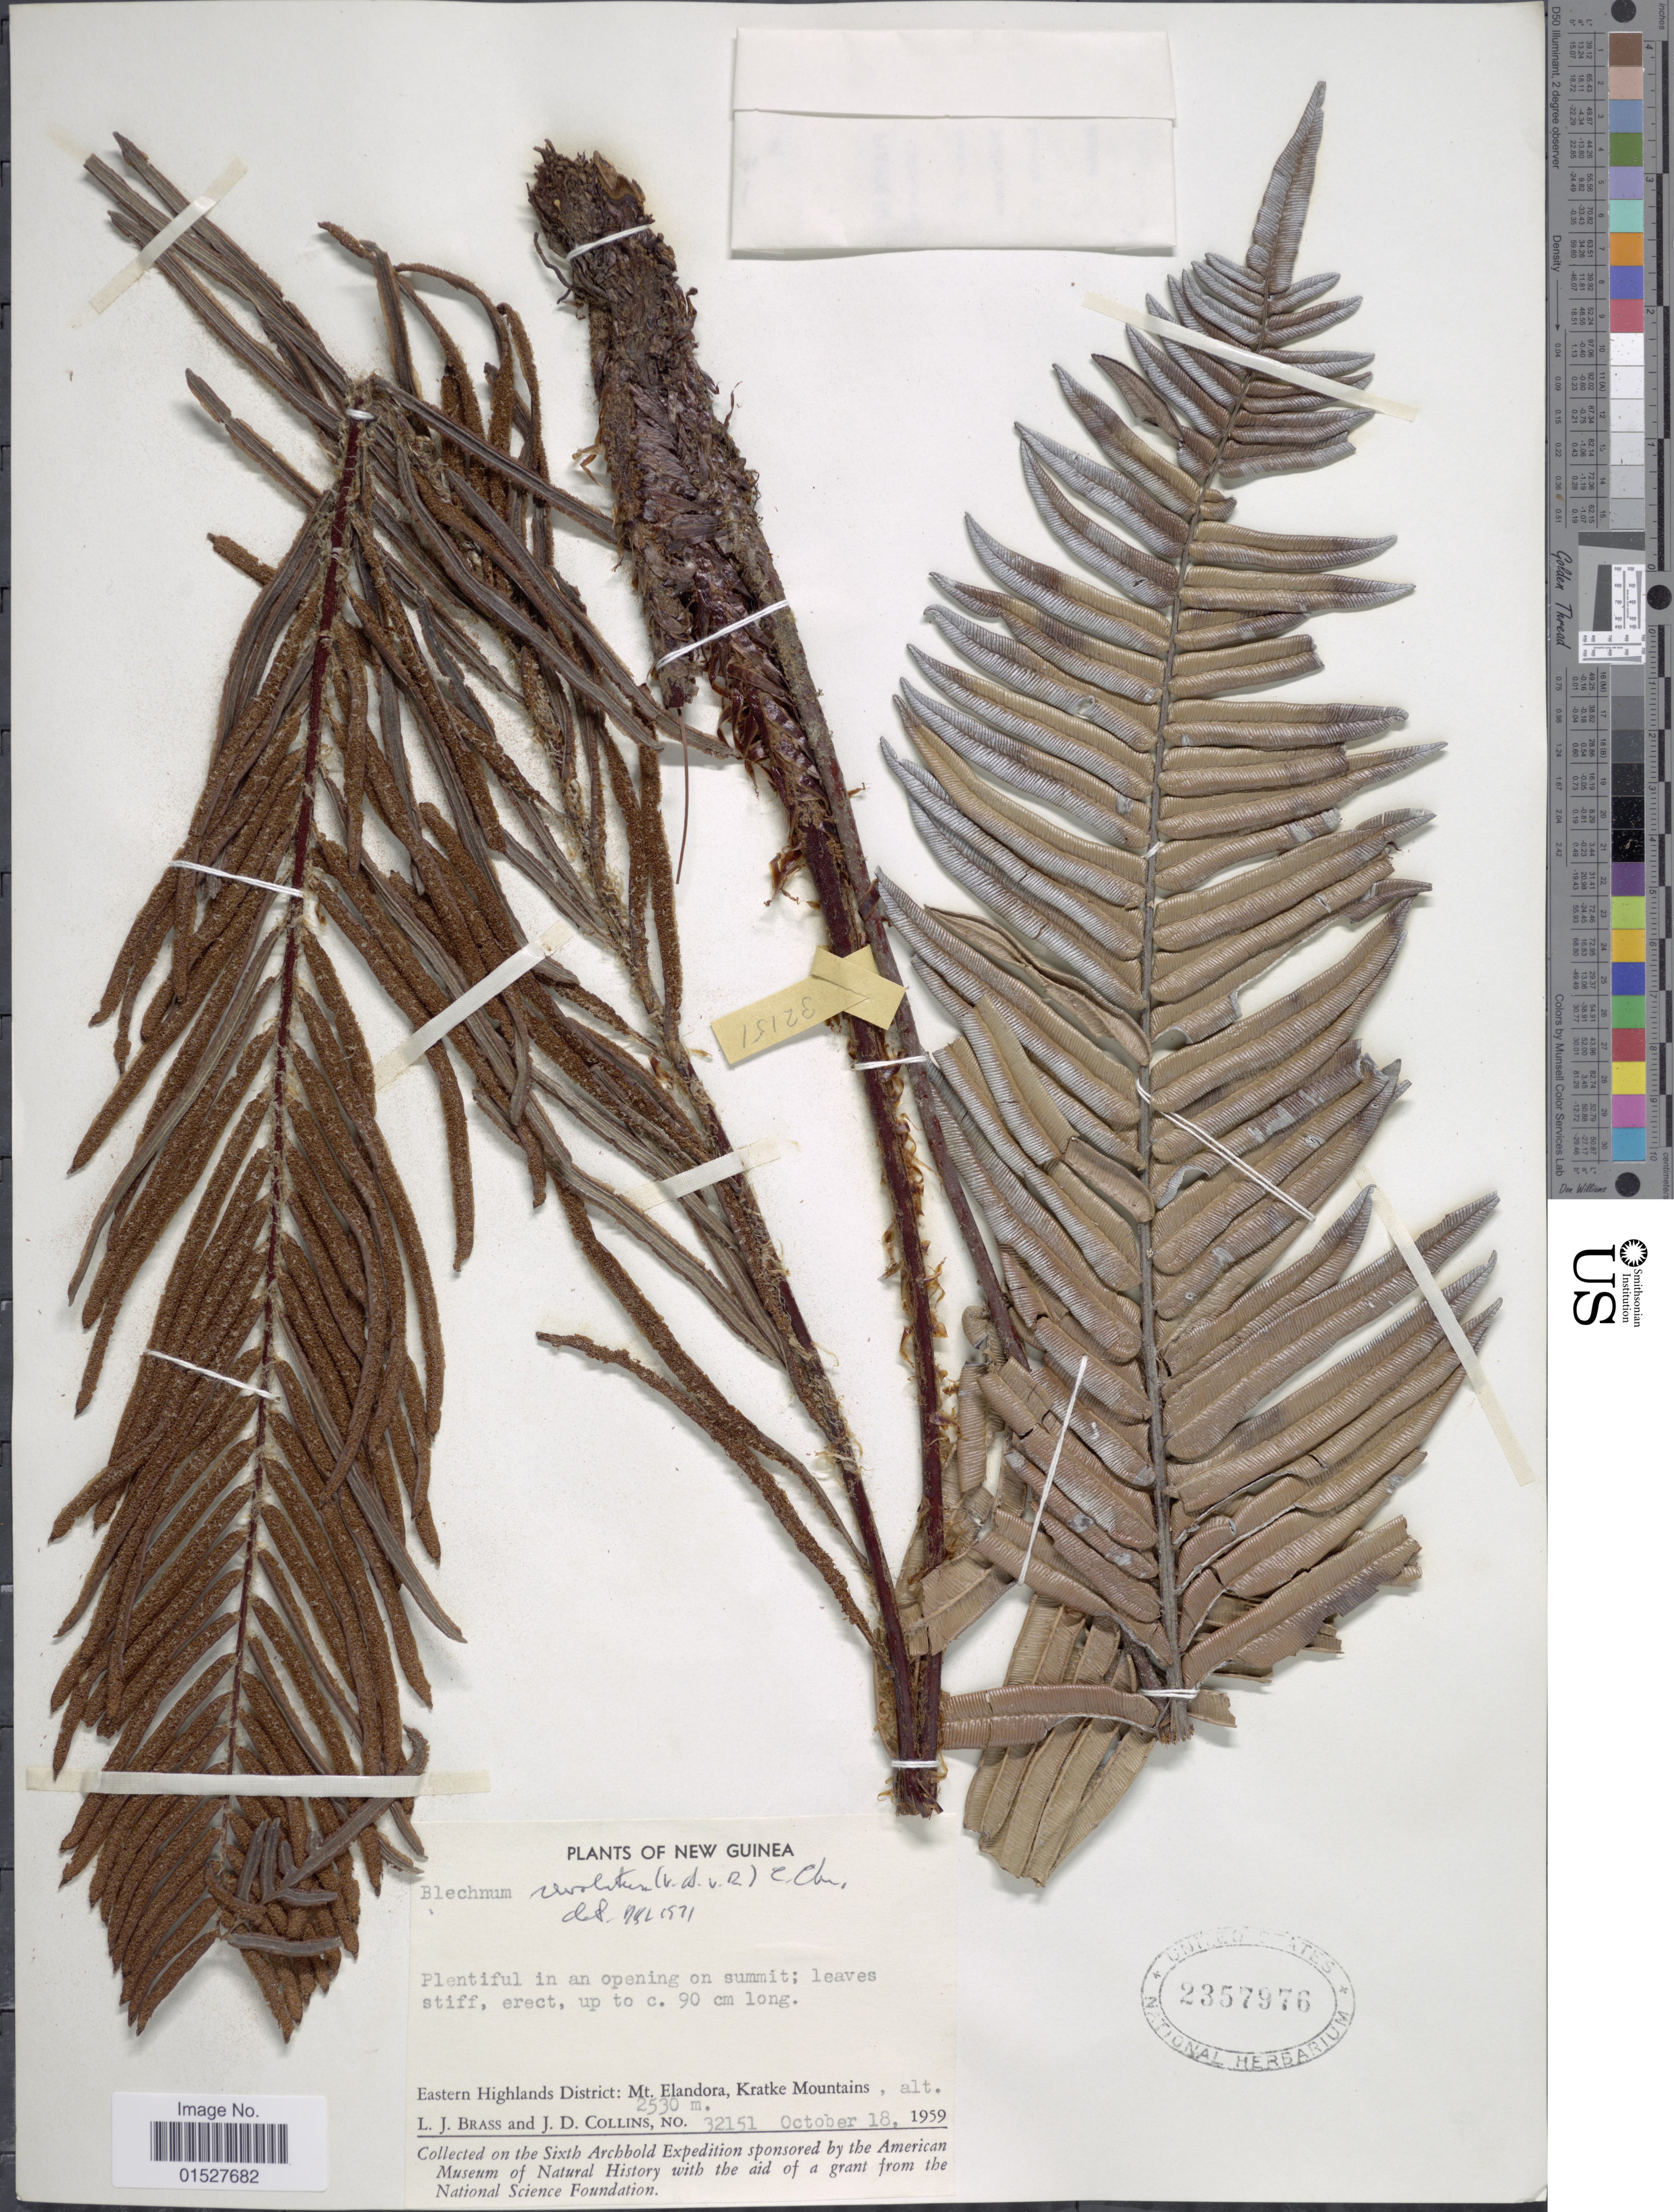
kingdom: Plantae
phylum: Tracheophyta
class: Polypodiopsida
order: Polypodiales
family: Blechnaceae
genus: Blechnum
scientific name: Blechnum revolutum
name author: (Alderw.) C. Chr.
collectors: L. J. Brass & J. Collins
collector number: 32151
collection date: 1959-10-18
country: Papua New Guinea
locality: New Guinea. Eastern Highlands District: Mt. Elandora, Kratke Mountains.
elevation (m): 2530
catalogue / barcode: US 2357976